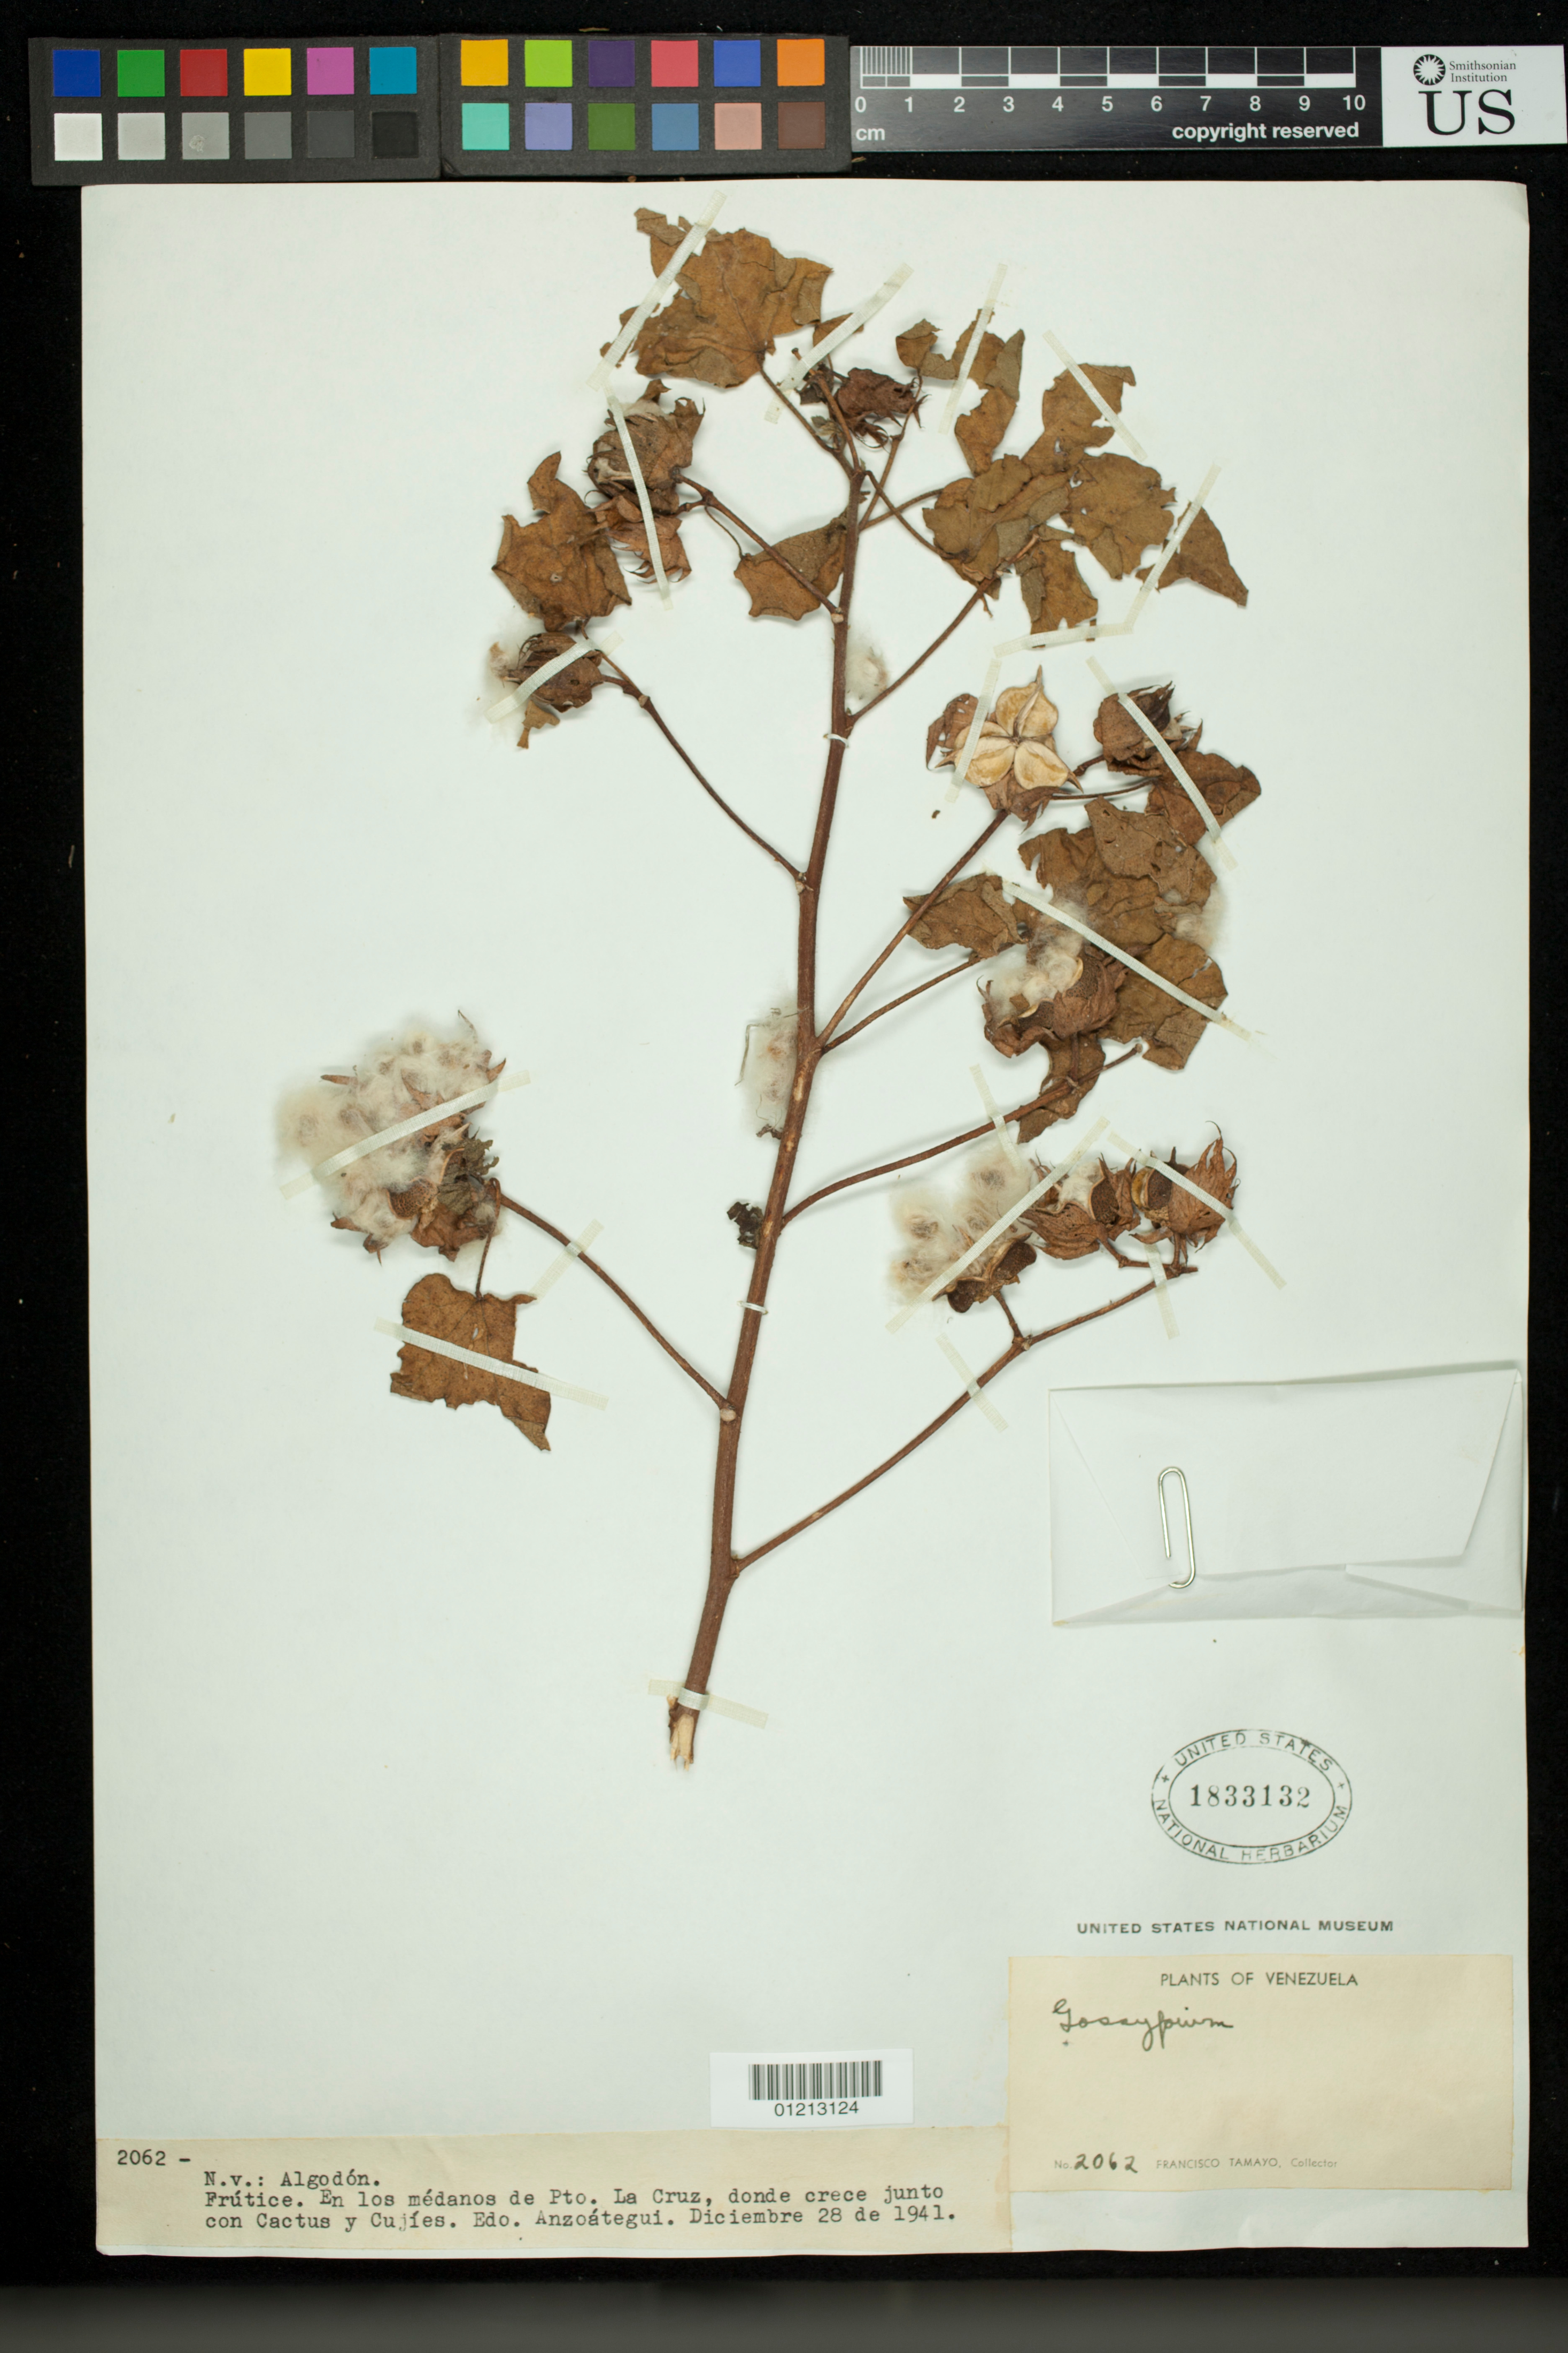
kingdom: Plantae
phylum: Tracheophyta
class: Magnoliopsida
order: Malvales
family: Malvaceae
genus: Gossypium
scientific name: Gossypium sp.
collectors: F. Tamayo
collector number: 2062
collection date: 1941-12-28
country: Venezuela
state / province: Anzoategui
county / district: Juan Antonio Sotillo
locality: En los medanos de Pto. La Cruz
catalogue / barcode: US 1833132